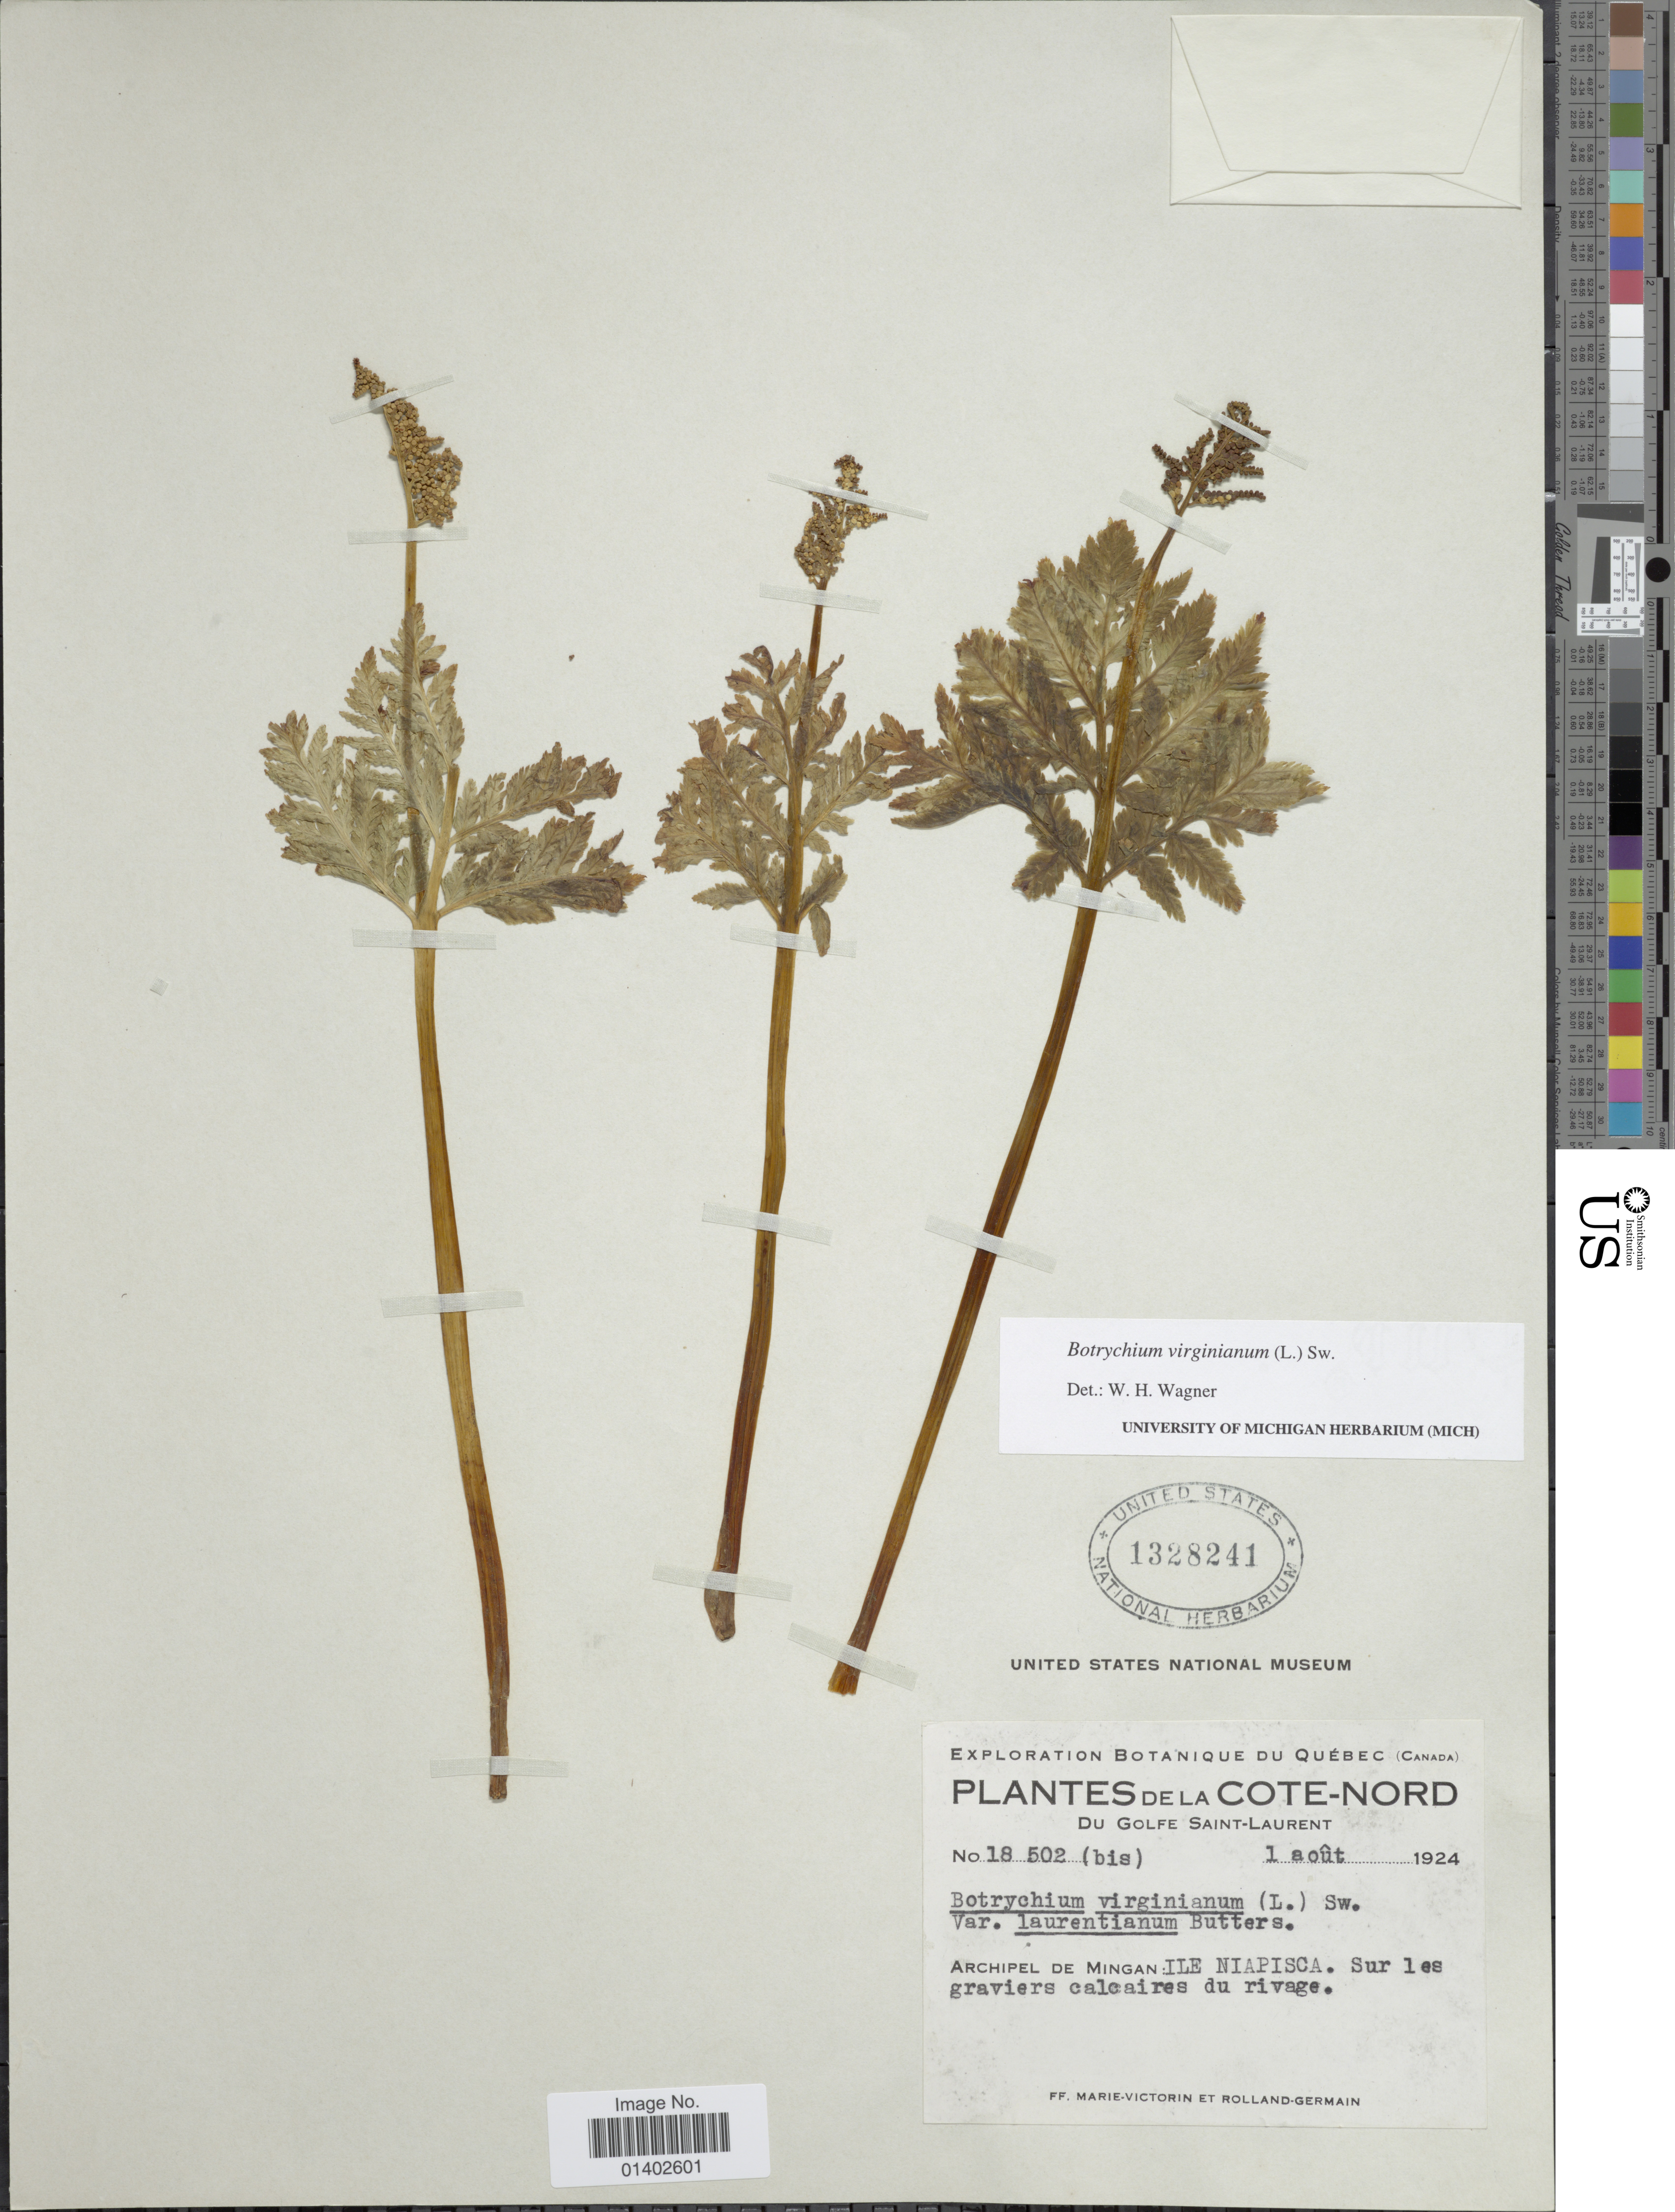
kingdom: Plantae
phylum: Tracheophyta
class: Polypodiopsida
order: Ophioglossales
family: Ophioglossaceae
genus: Botrychium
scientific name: Botrychium virginianum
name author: (L.) Sw.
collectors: Fr. Marie-Victorin & Rolland-Germain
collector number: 18502 (bis)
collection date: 1924-08-01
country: Canada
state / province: Quebec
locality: Cote-Nord du Golfe Saint-Laurent,Archipel de Mingan: Ile Niapisca. Sur les graviers calcaires du rivage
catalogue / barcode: US 1328241